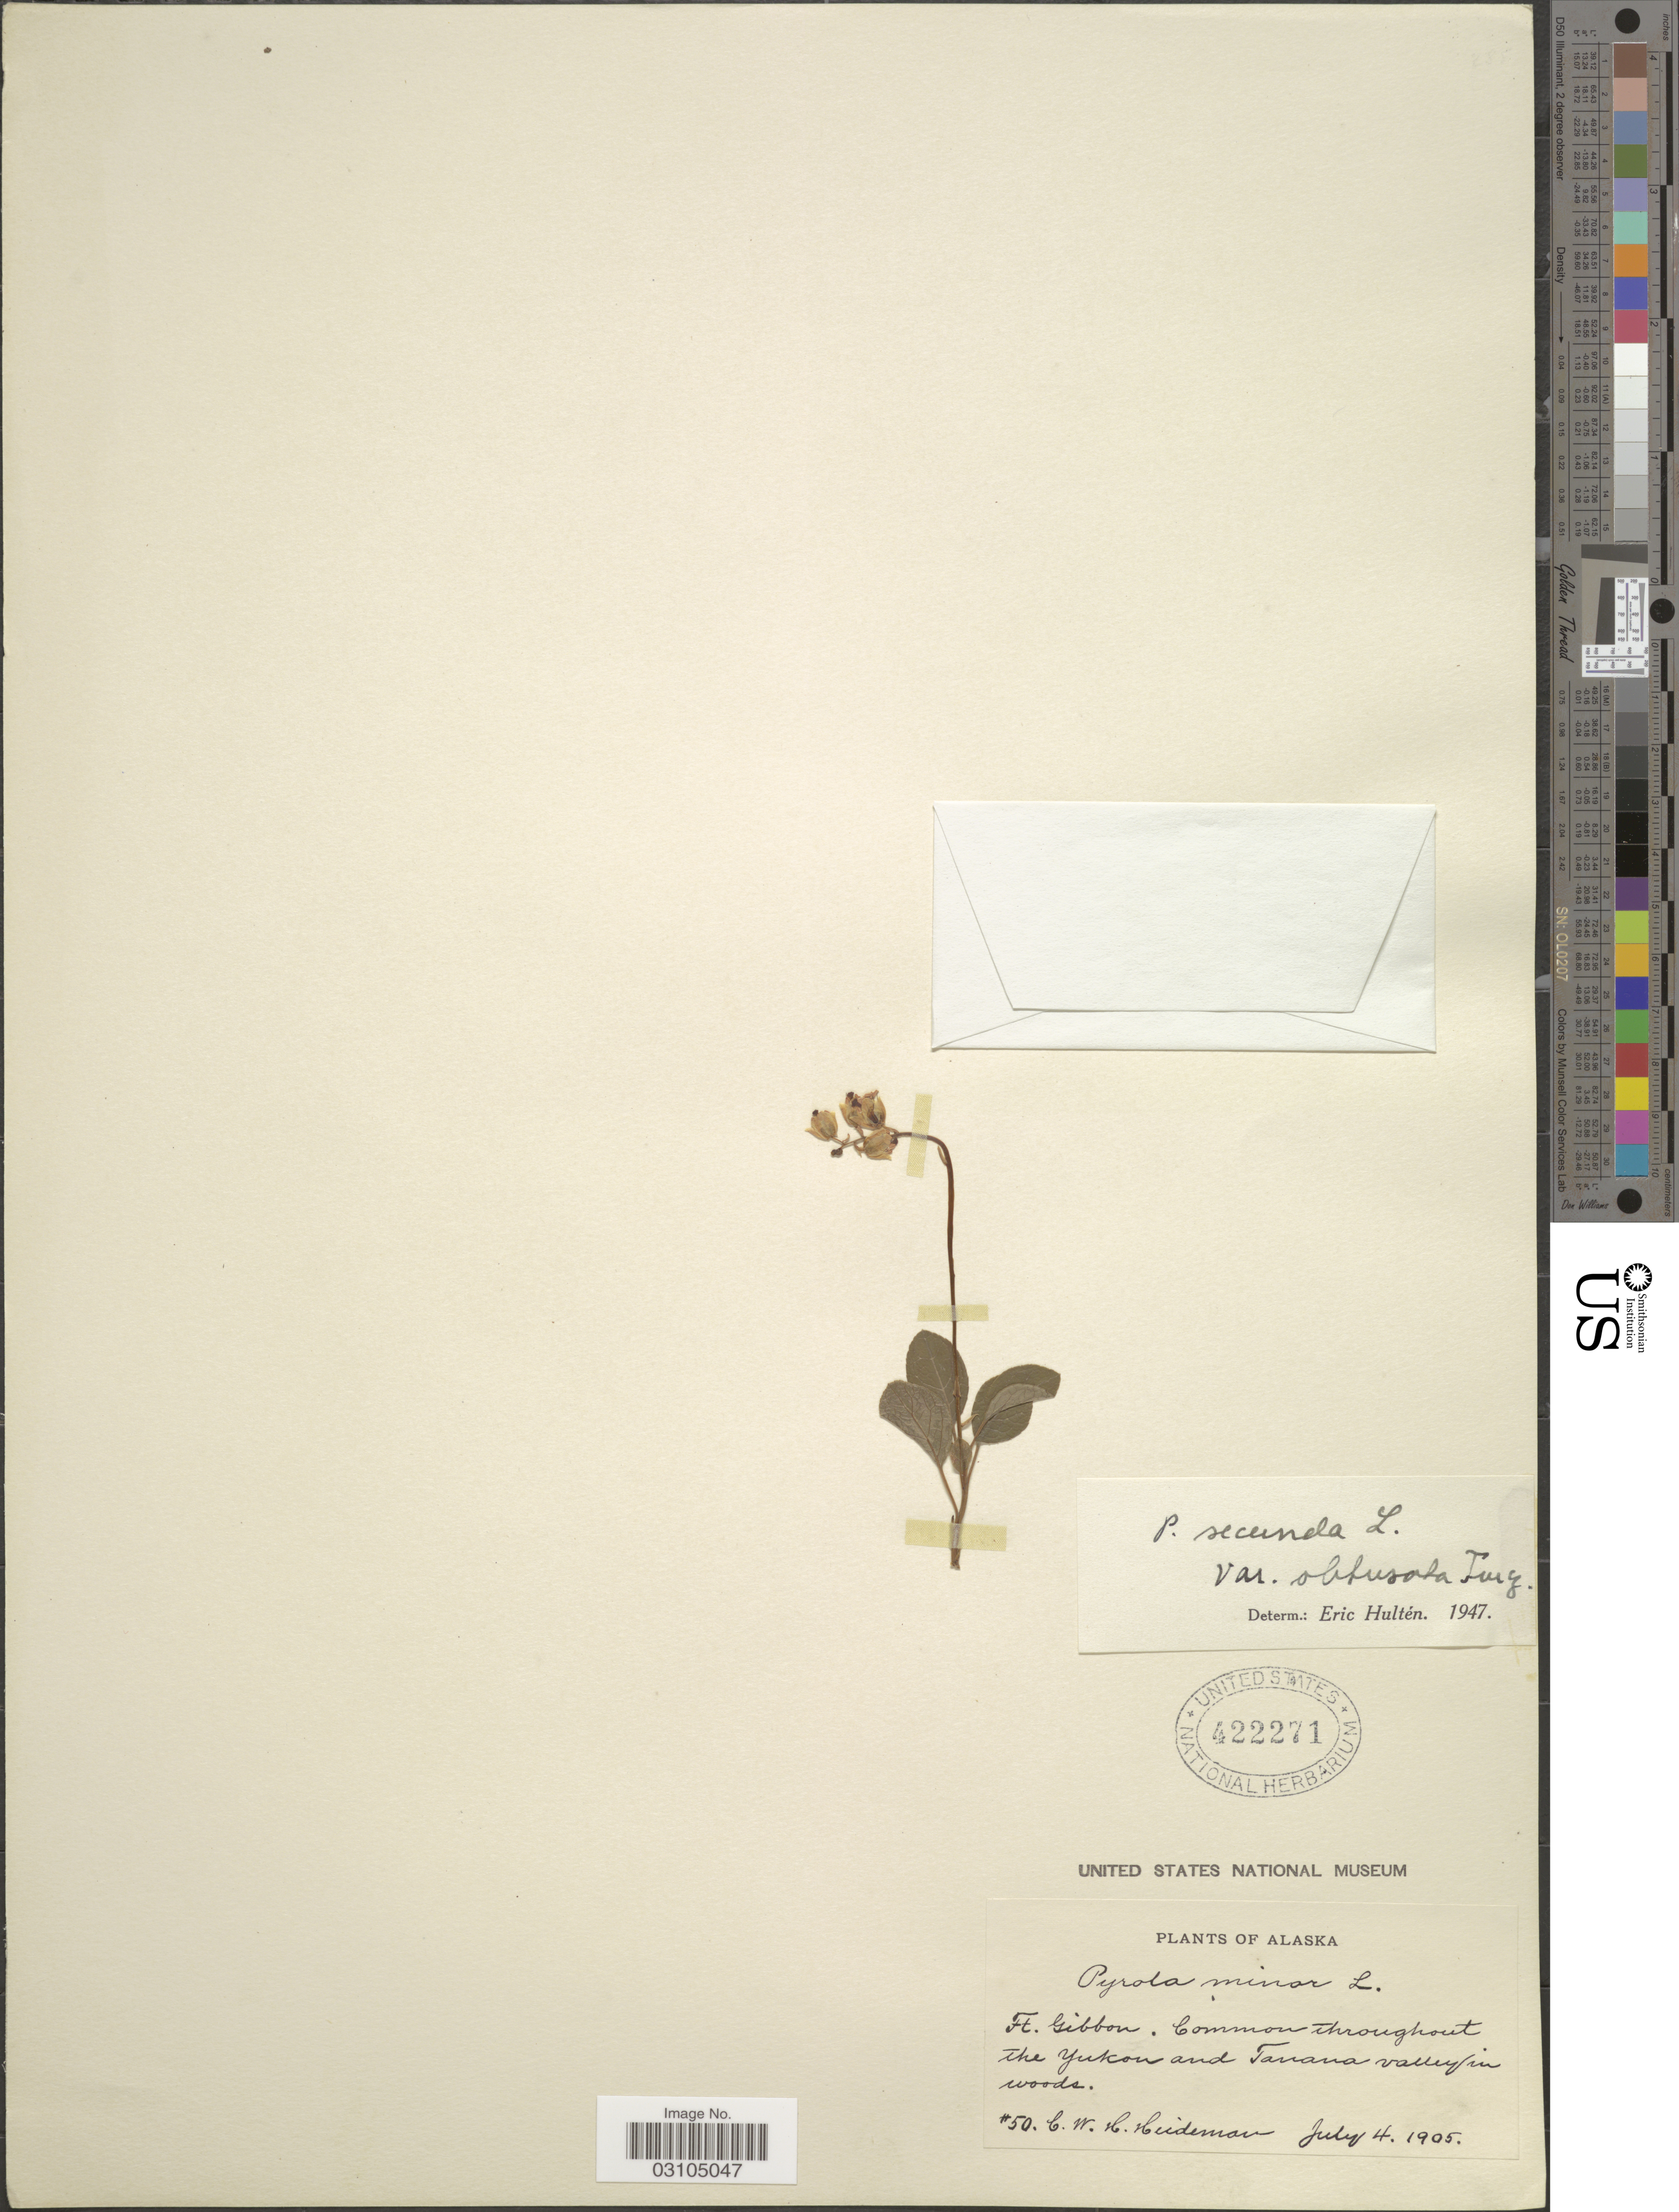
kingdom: Plantae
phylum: Tracheophyta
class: Magnoliopsida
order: Ericales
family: Ericaceae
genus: Orthilia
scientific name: Orthilia secunda var. obtusata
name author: (Turcz.) House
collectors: C. Heideman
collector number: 50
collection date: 1905-07-04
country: United States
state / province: Alaska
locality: Ft. Gibbon, Common throughout the Yukon and Tanana valley in woods.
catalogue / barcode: US 422271